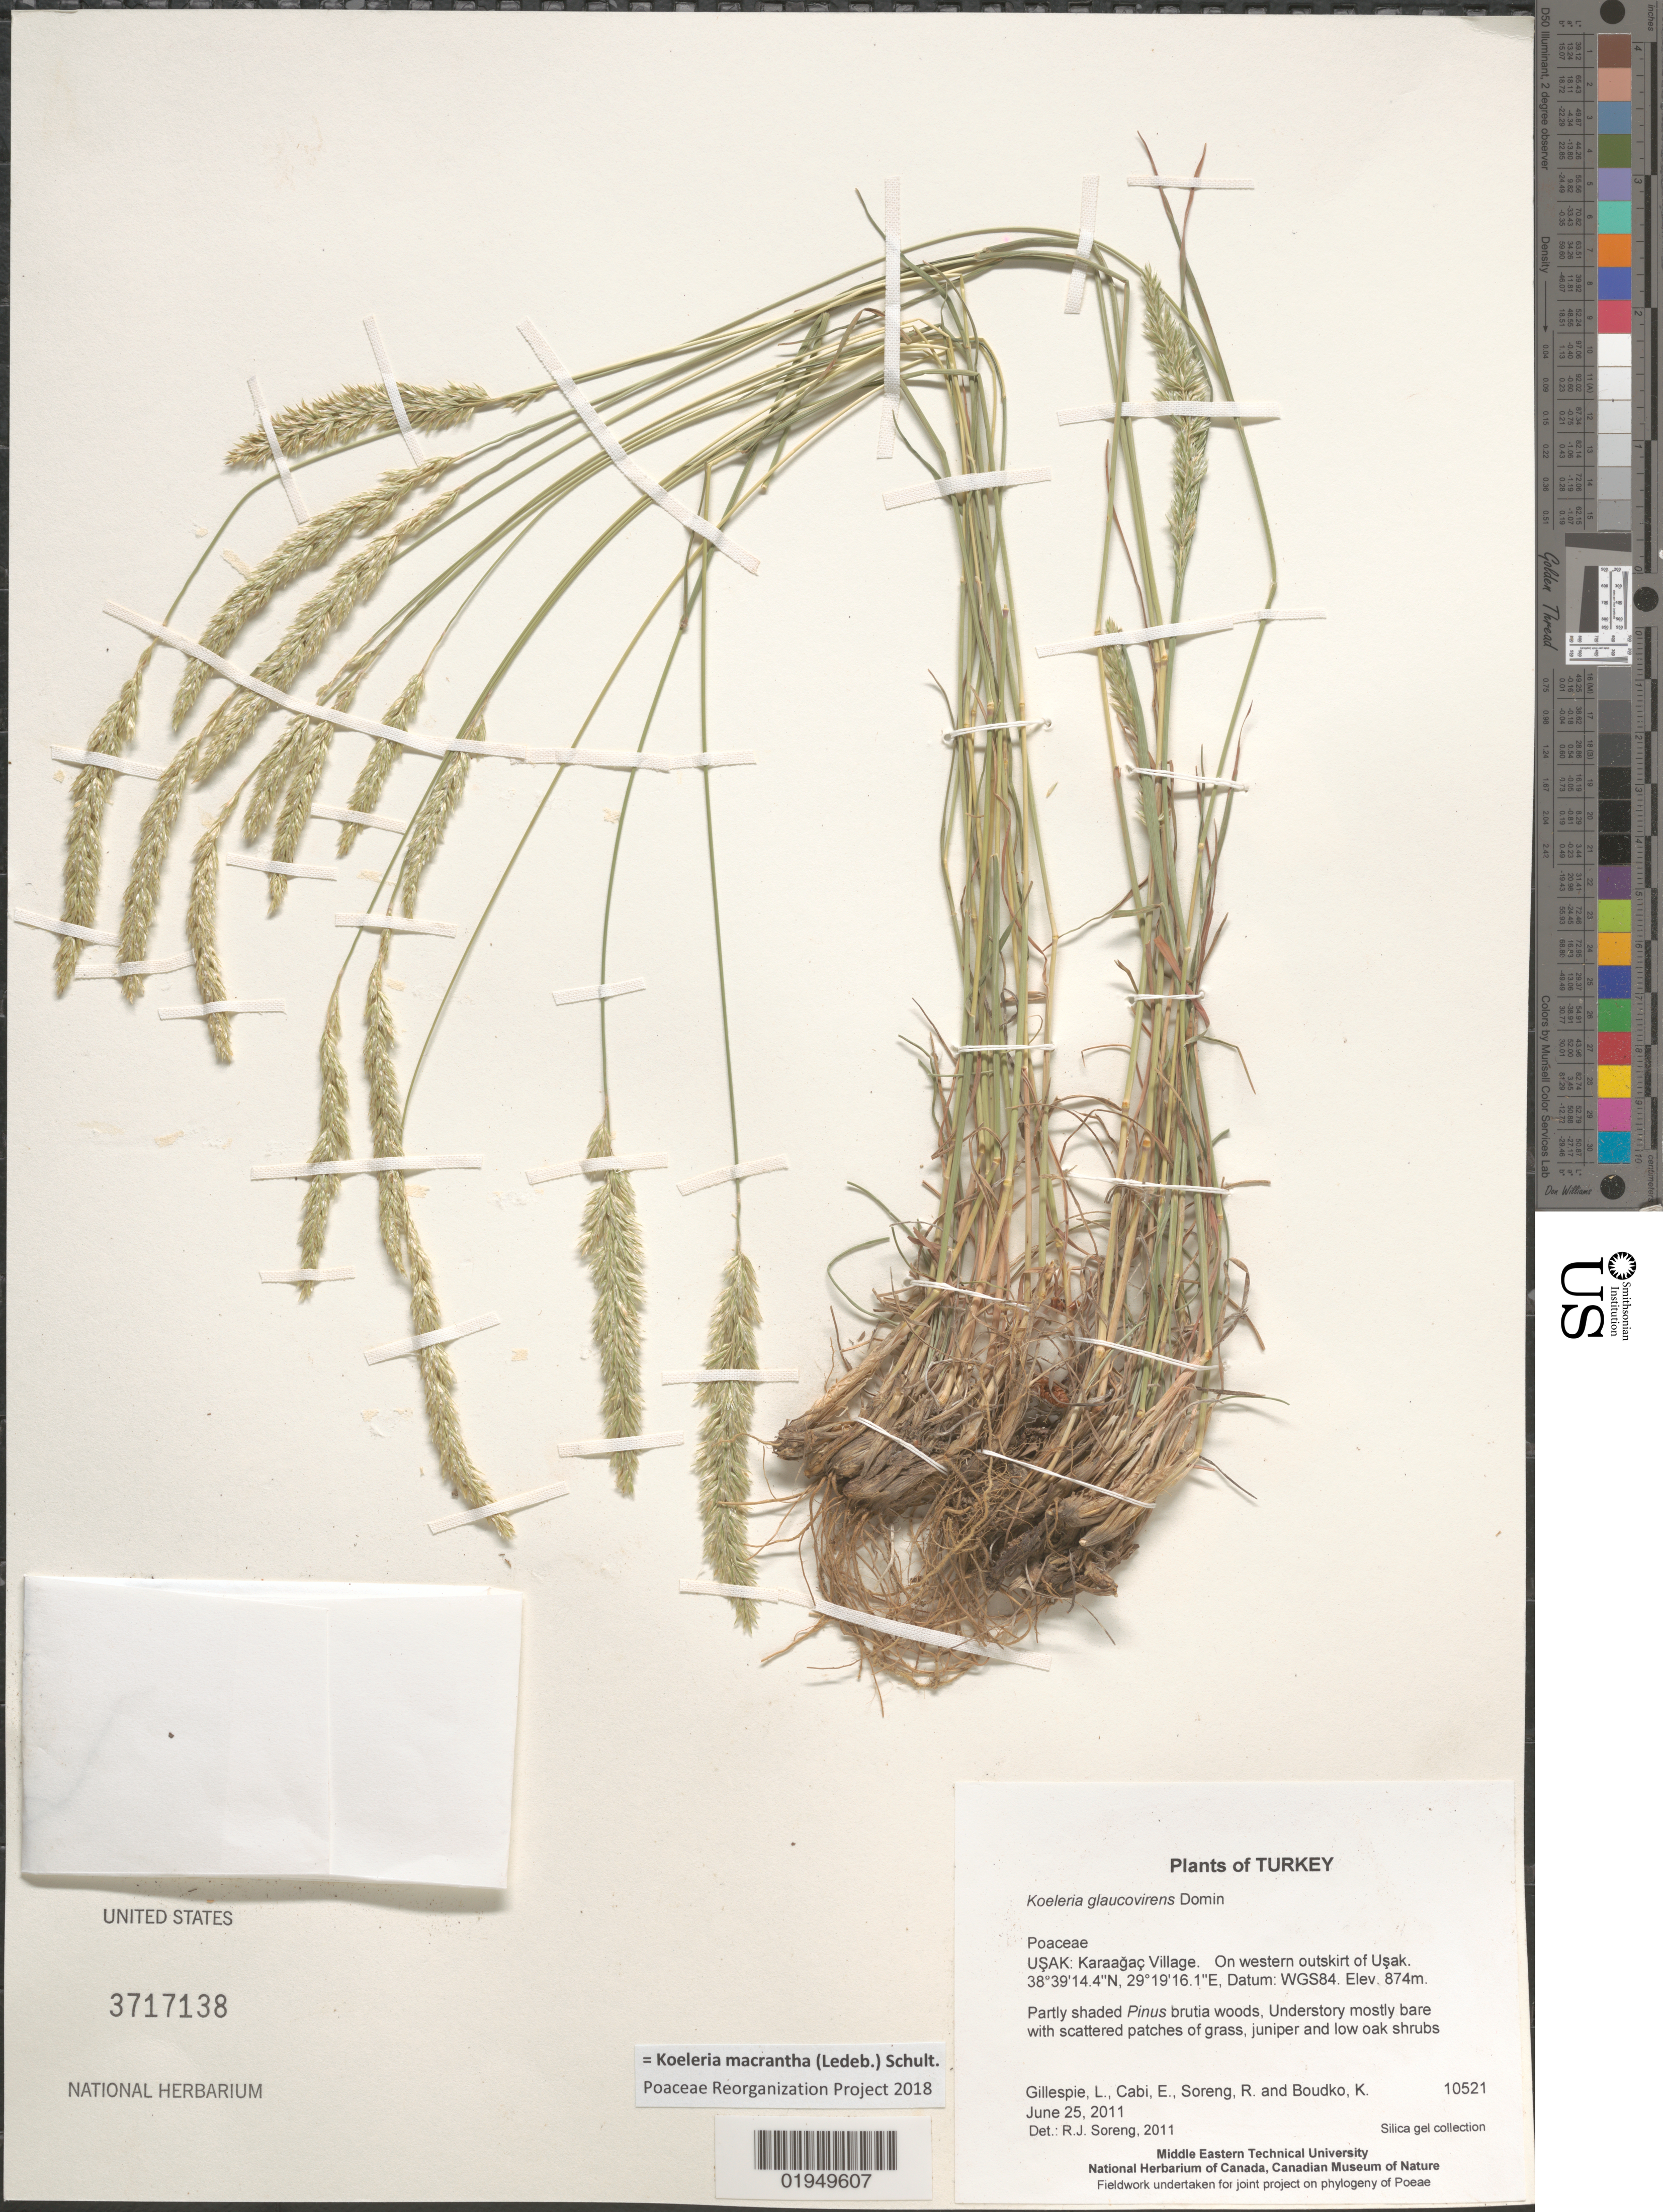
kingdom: Plantae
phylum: Tracheophyta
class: Liliopsida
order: Poales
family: Poaceae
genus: Koeleria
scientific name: Koeleria macrantha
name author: (Ledeb.) Schult.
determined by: Poaceae Reorganization Project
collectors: L. J. Gillespie, E. Cabi, R. J. Soreng & K. Boudko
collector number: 10521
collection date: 2011-06-25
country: Turkey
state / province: Usak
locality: Karaagaç Village. On western outskirt of Usak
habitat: Partly shaded Pinus brutia woods, Understory mostly bare with scattered patches of grass, juniper and low oak shrubs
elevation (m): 874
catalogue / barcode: US 3717138